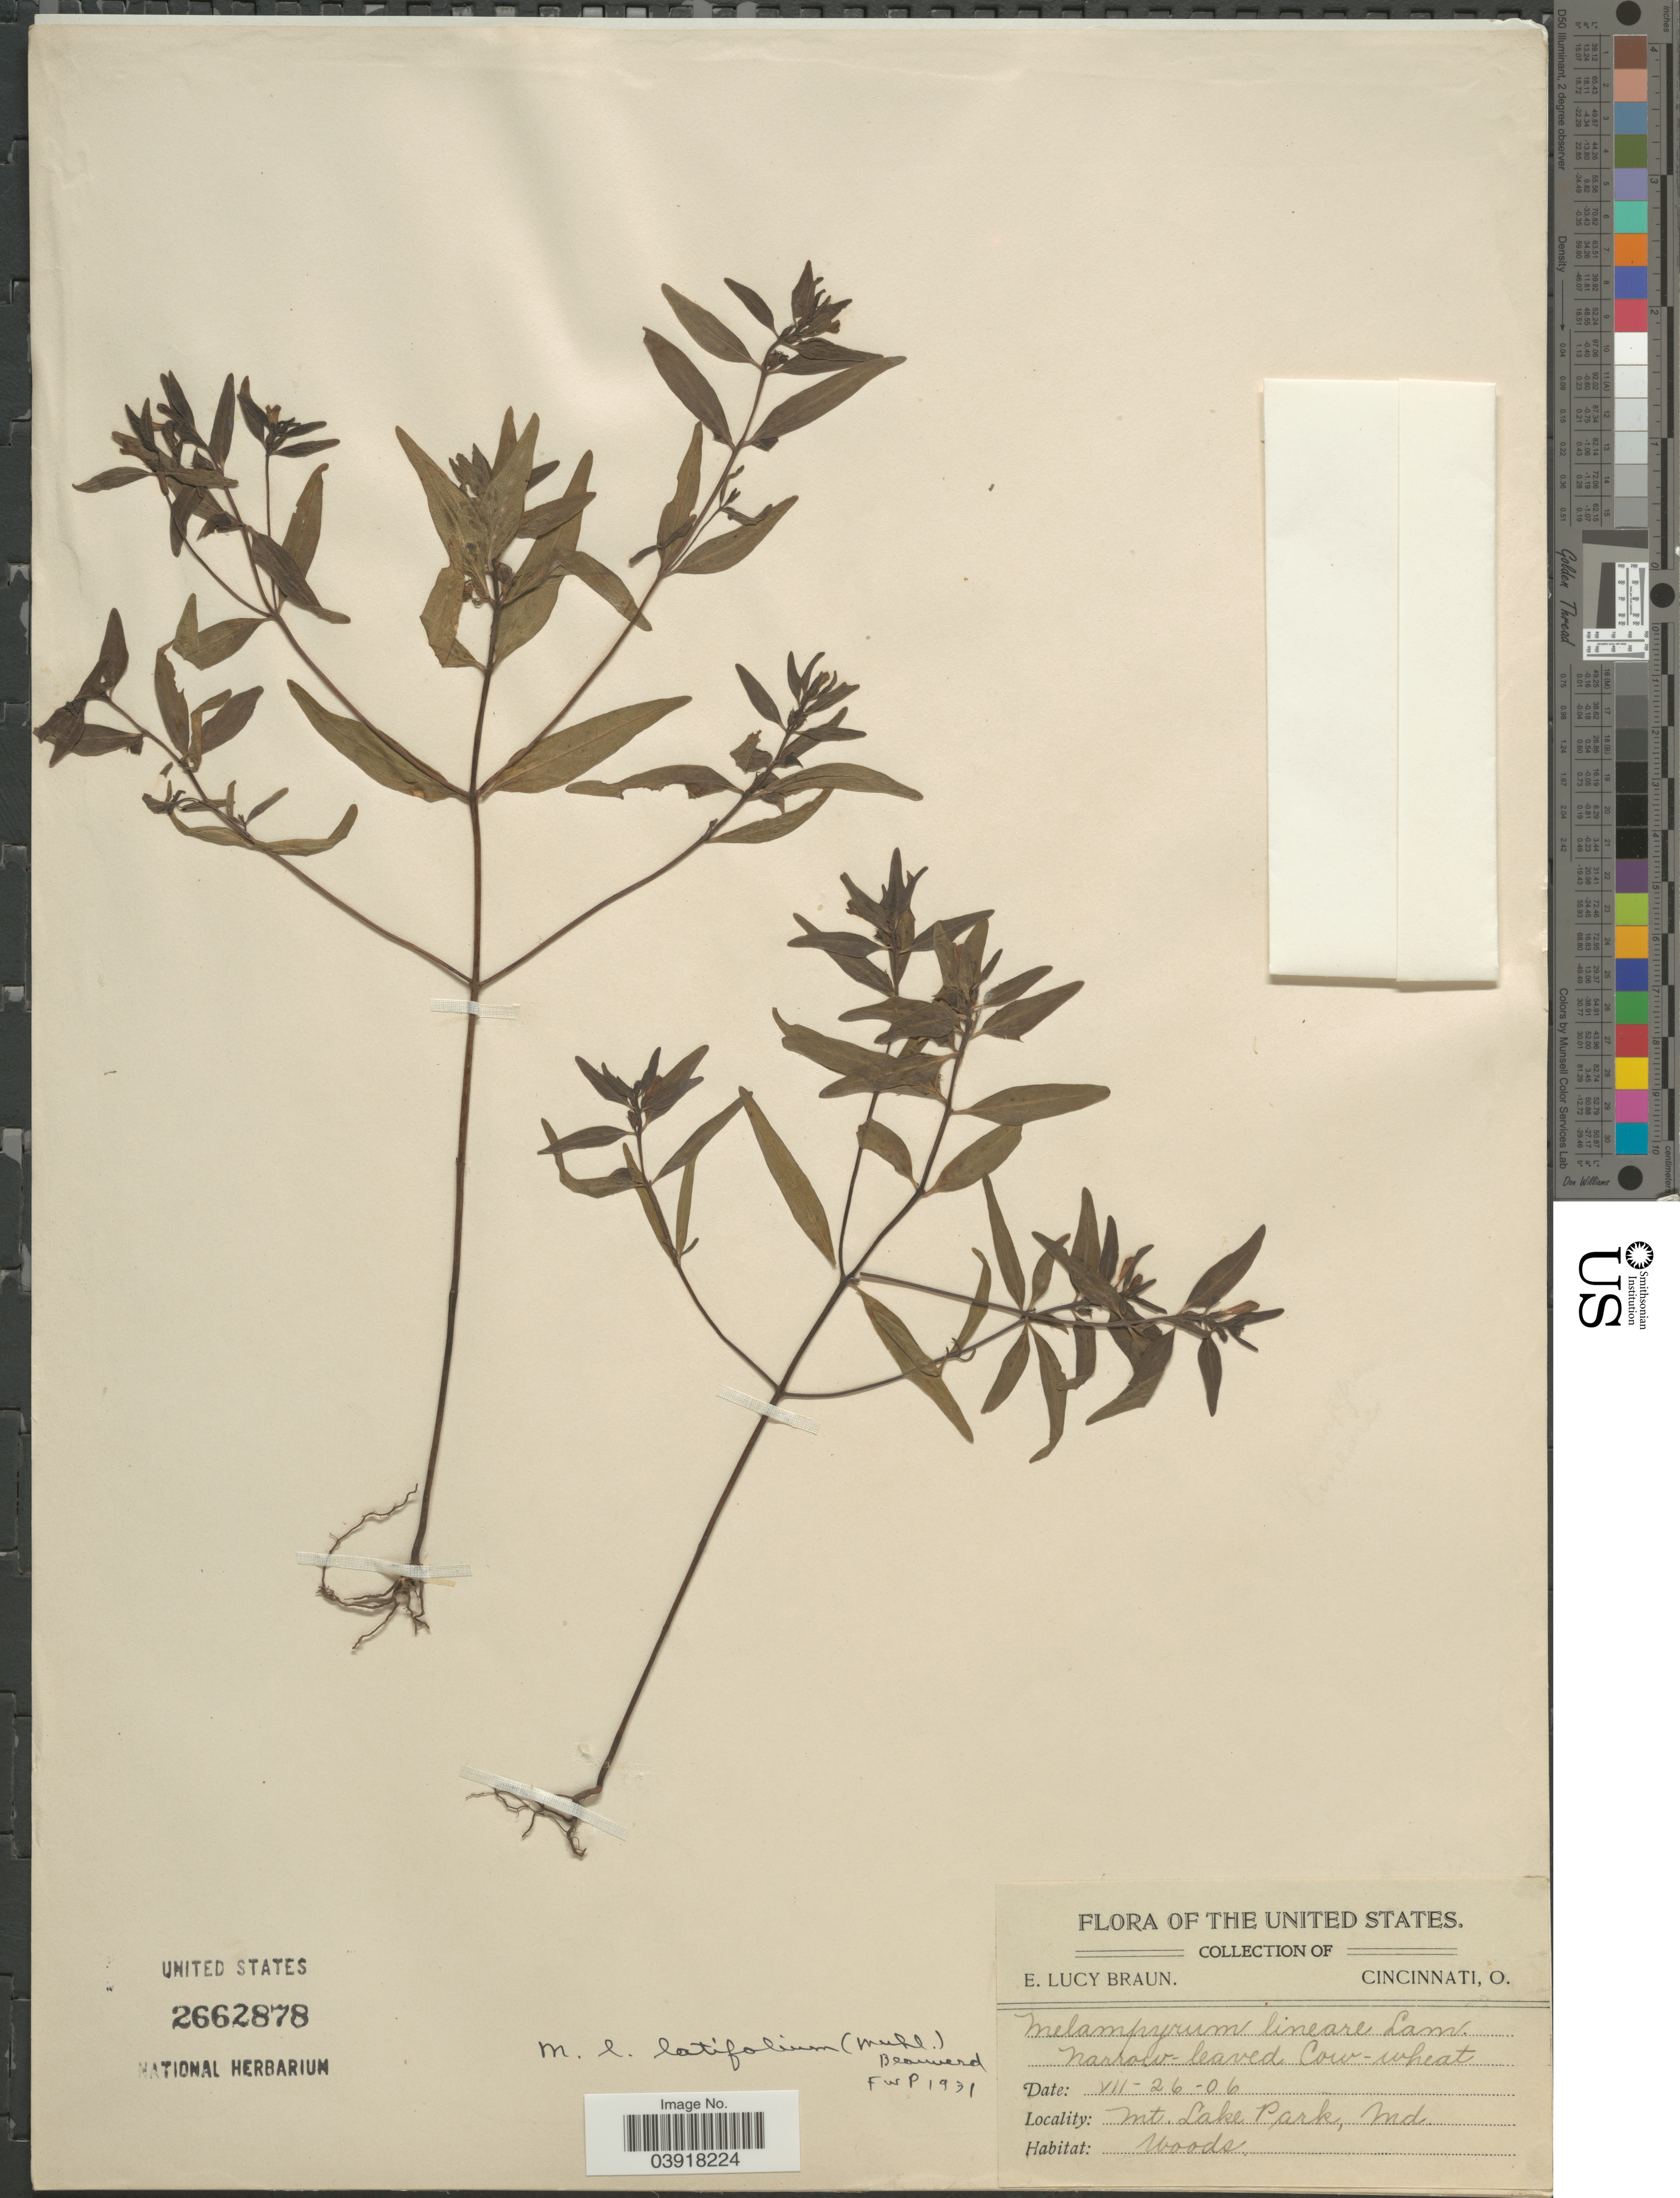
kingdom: Plantae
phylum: Tracheophyta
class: Magnoliopsida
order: Lamiales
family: Orobanchaceae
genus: Melampyrum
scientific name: Melampyrum lineare var. latifolium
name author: (Muhl.) P. Beauv.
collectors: E. L. Braun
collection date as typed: Transcribed d/m/y: 26/7/6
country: United States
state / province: Maryland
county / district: Garrett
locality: Mt. Lake Park.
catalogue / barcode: US 2662878